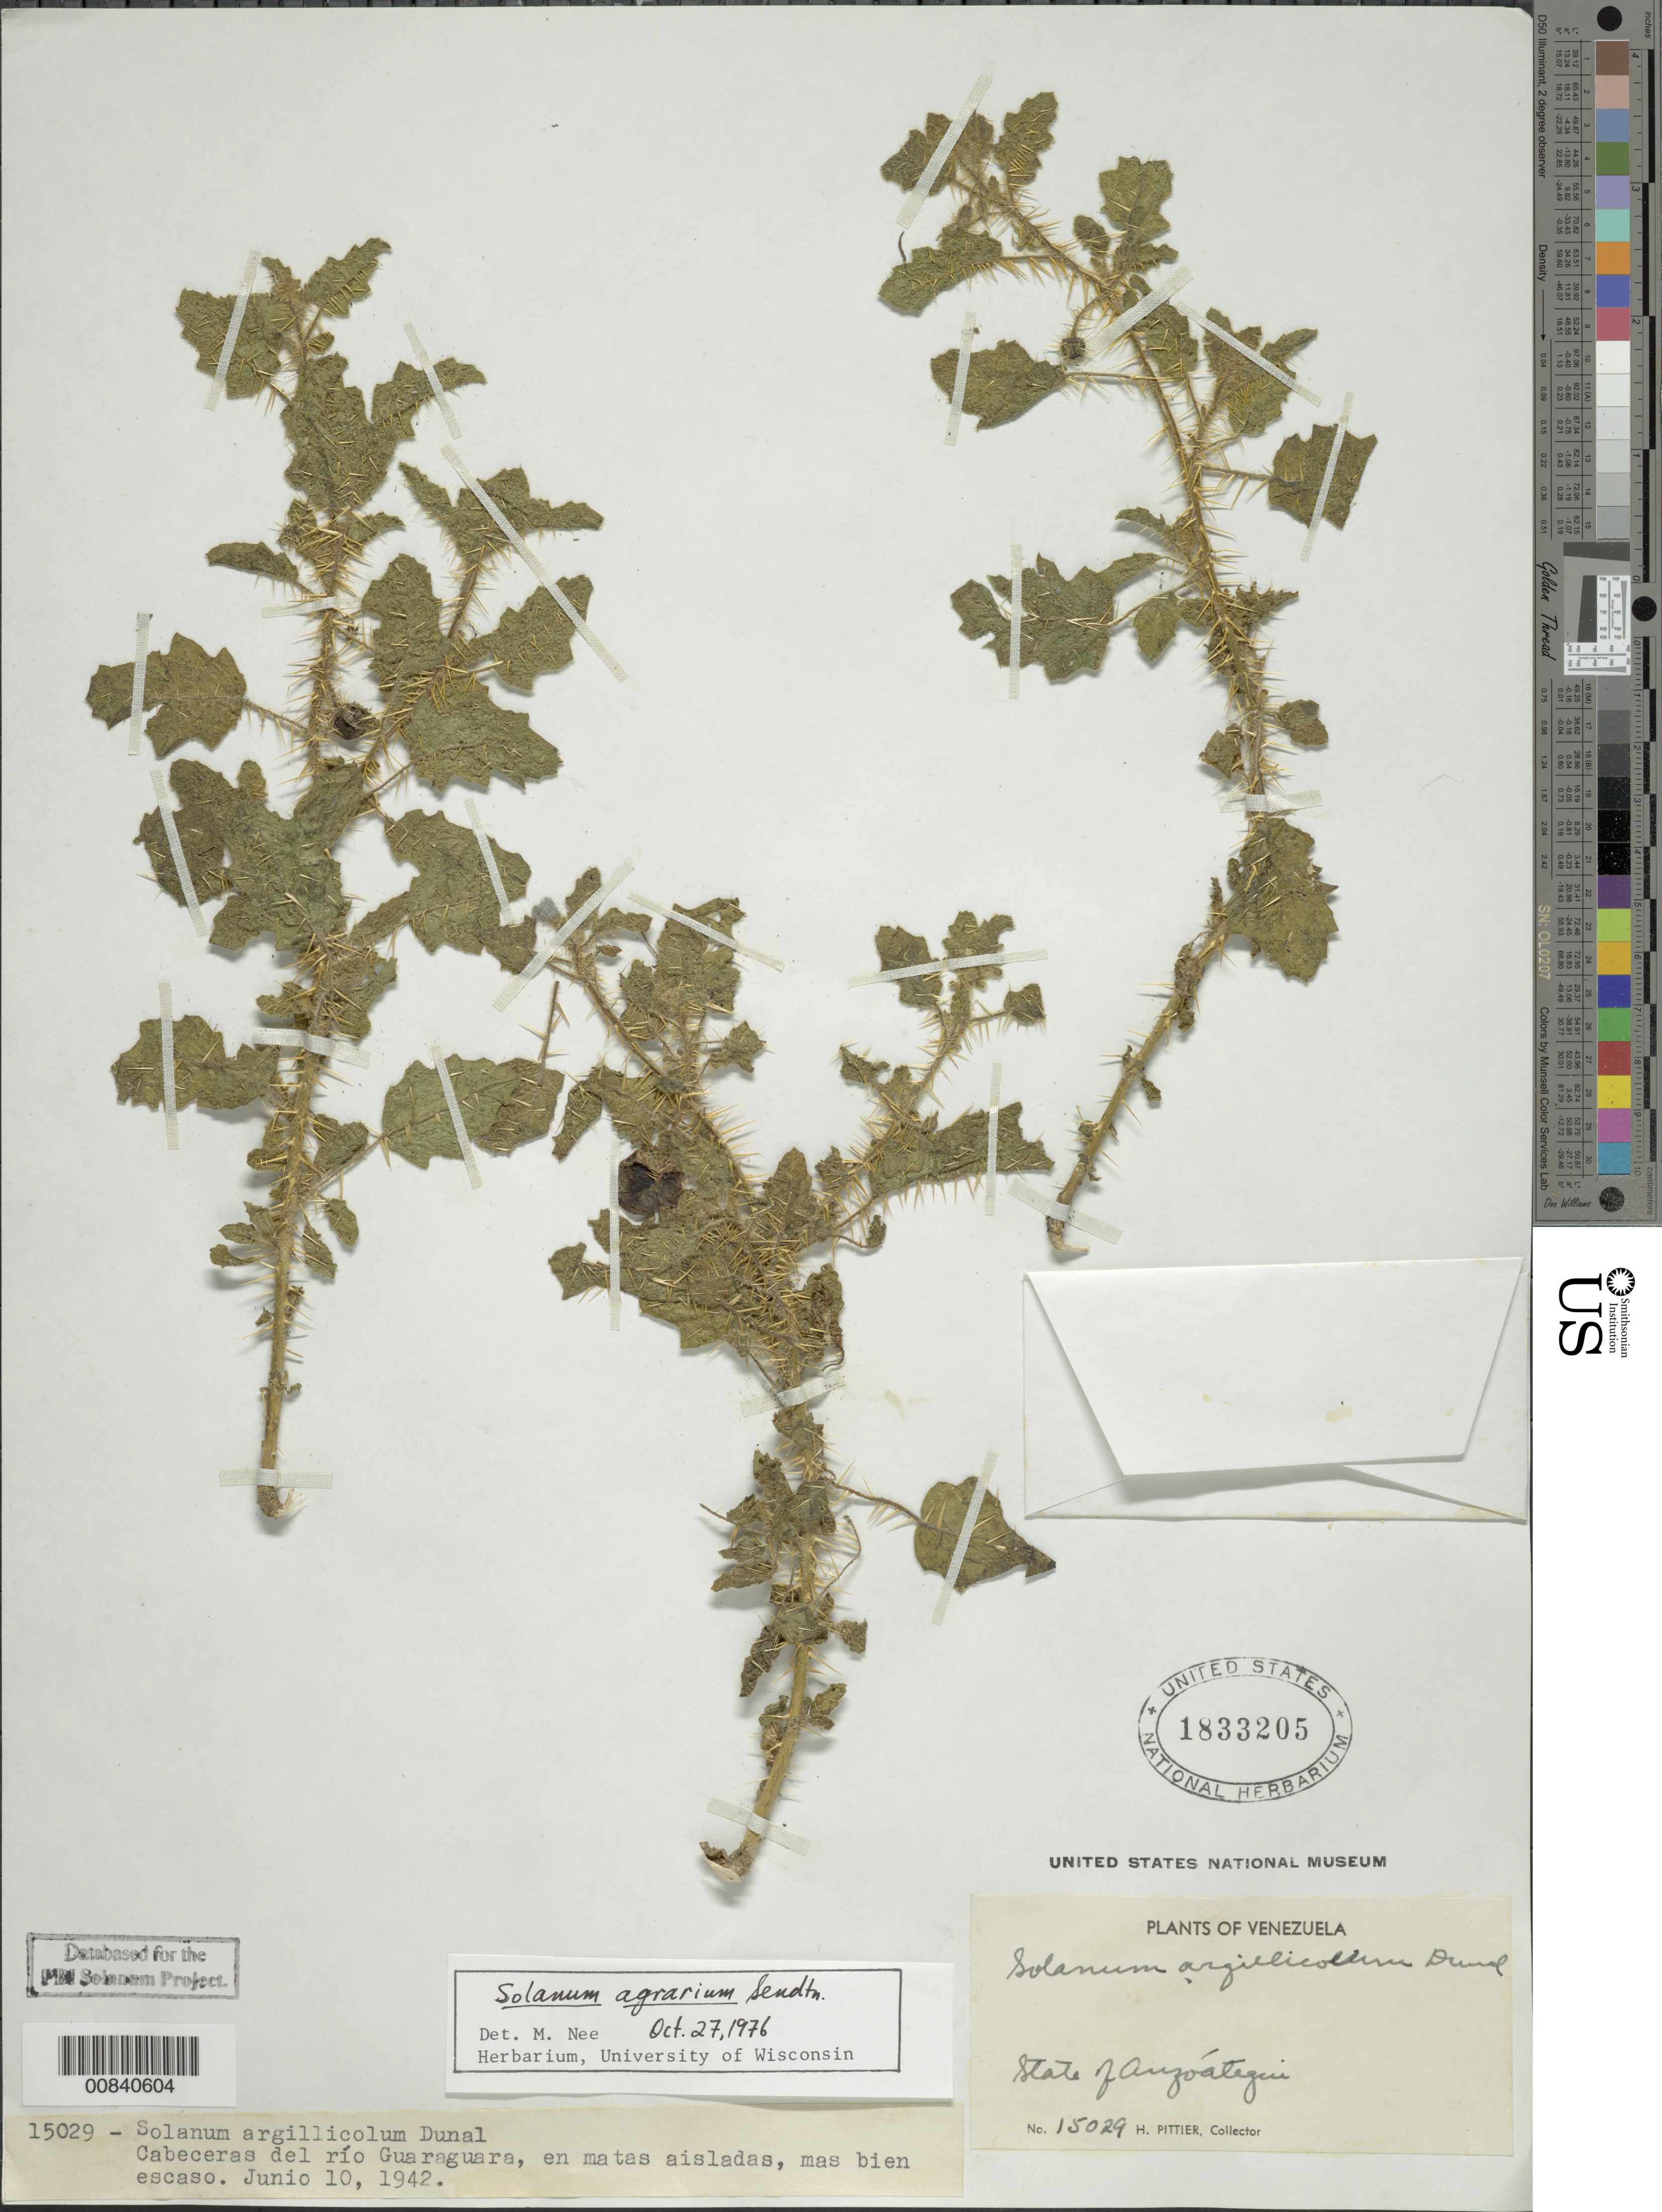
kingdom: Plantae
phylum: Tracheophyta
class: Magnoliopsida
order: Solanales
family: Solanaceae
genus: Solanum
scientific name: Solanum agrarium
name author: Sendtn.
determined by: Nee, Michael H.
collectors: H. F. Pittier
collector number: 15029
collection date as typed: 10 Jun 1942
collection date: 1942-06-10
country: Venezuela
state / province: Anzoategui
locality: Cabeceras del río Guaraguara, en matas aisladas, mas bien escaso.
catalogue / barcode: US 1833205